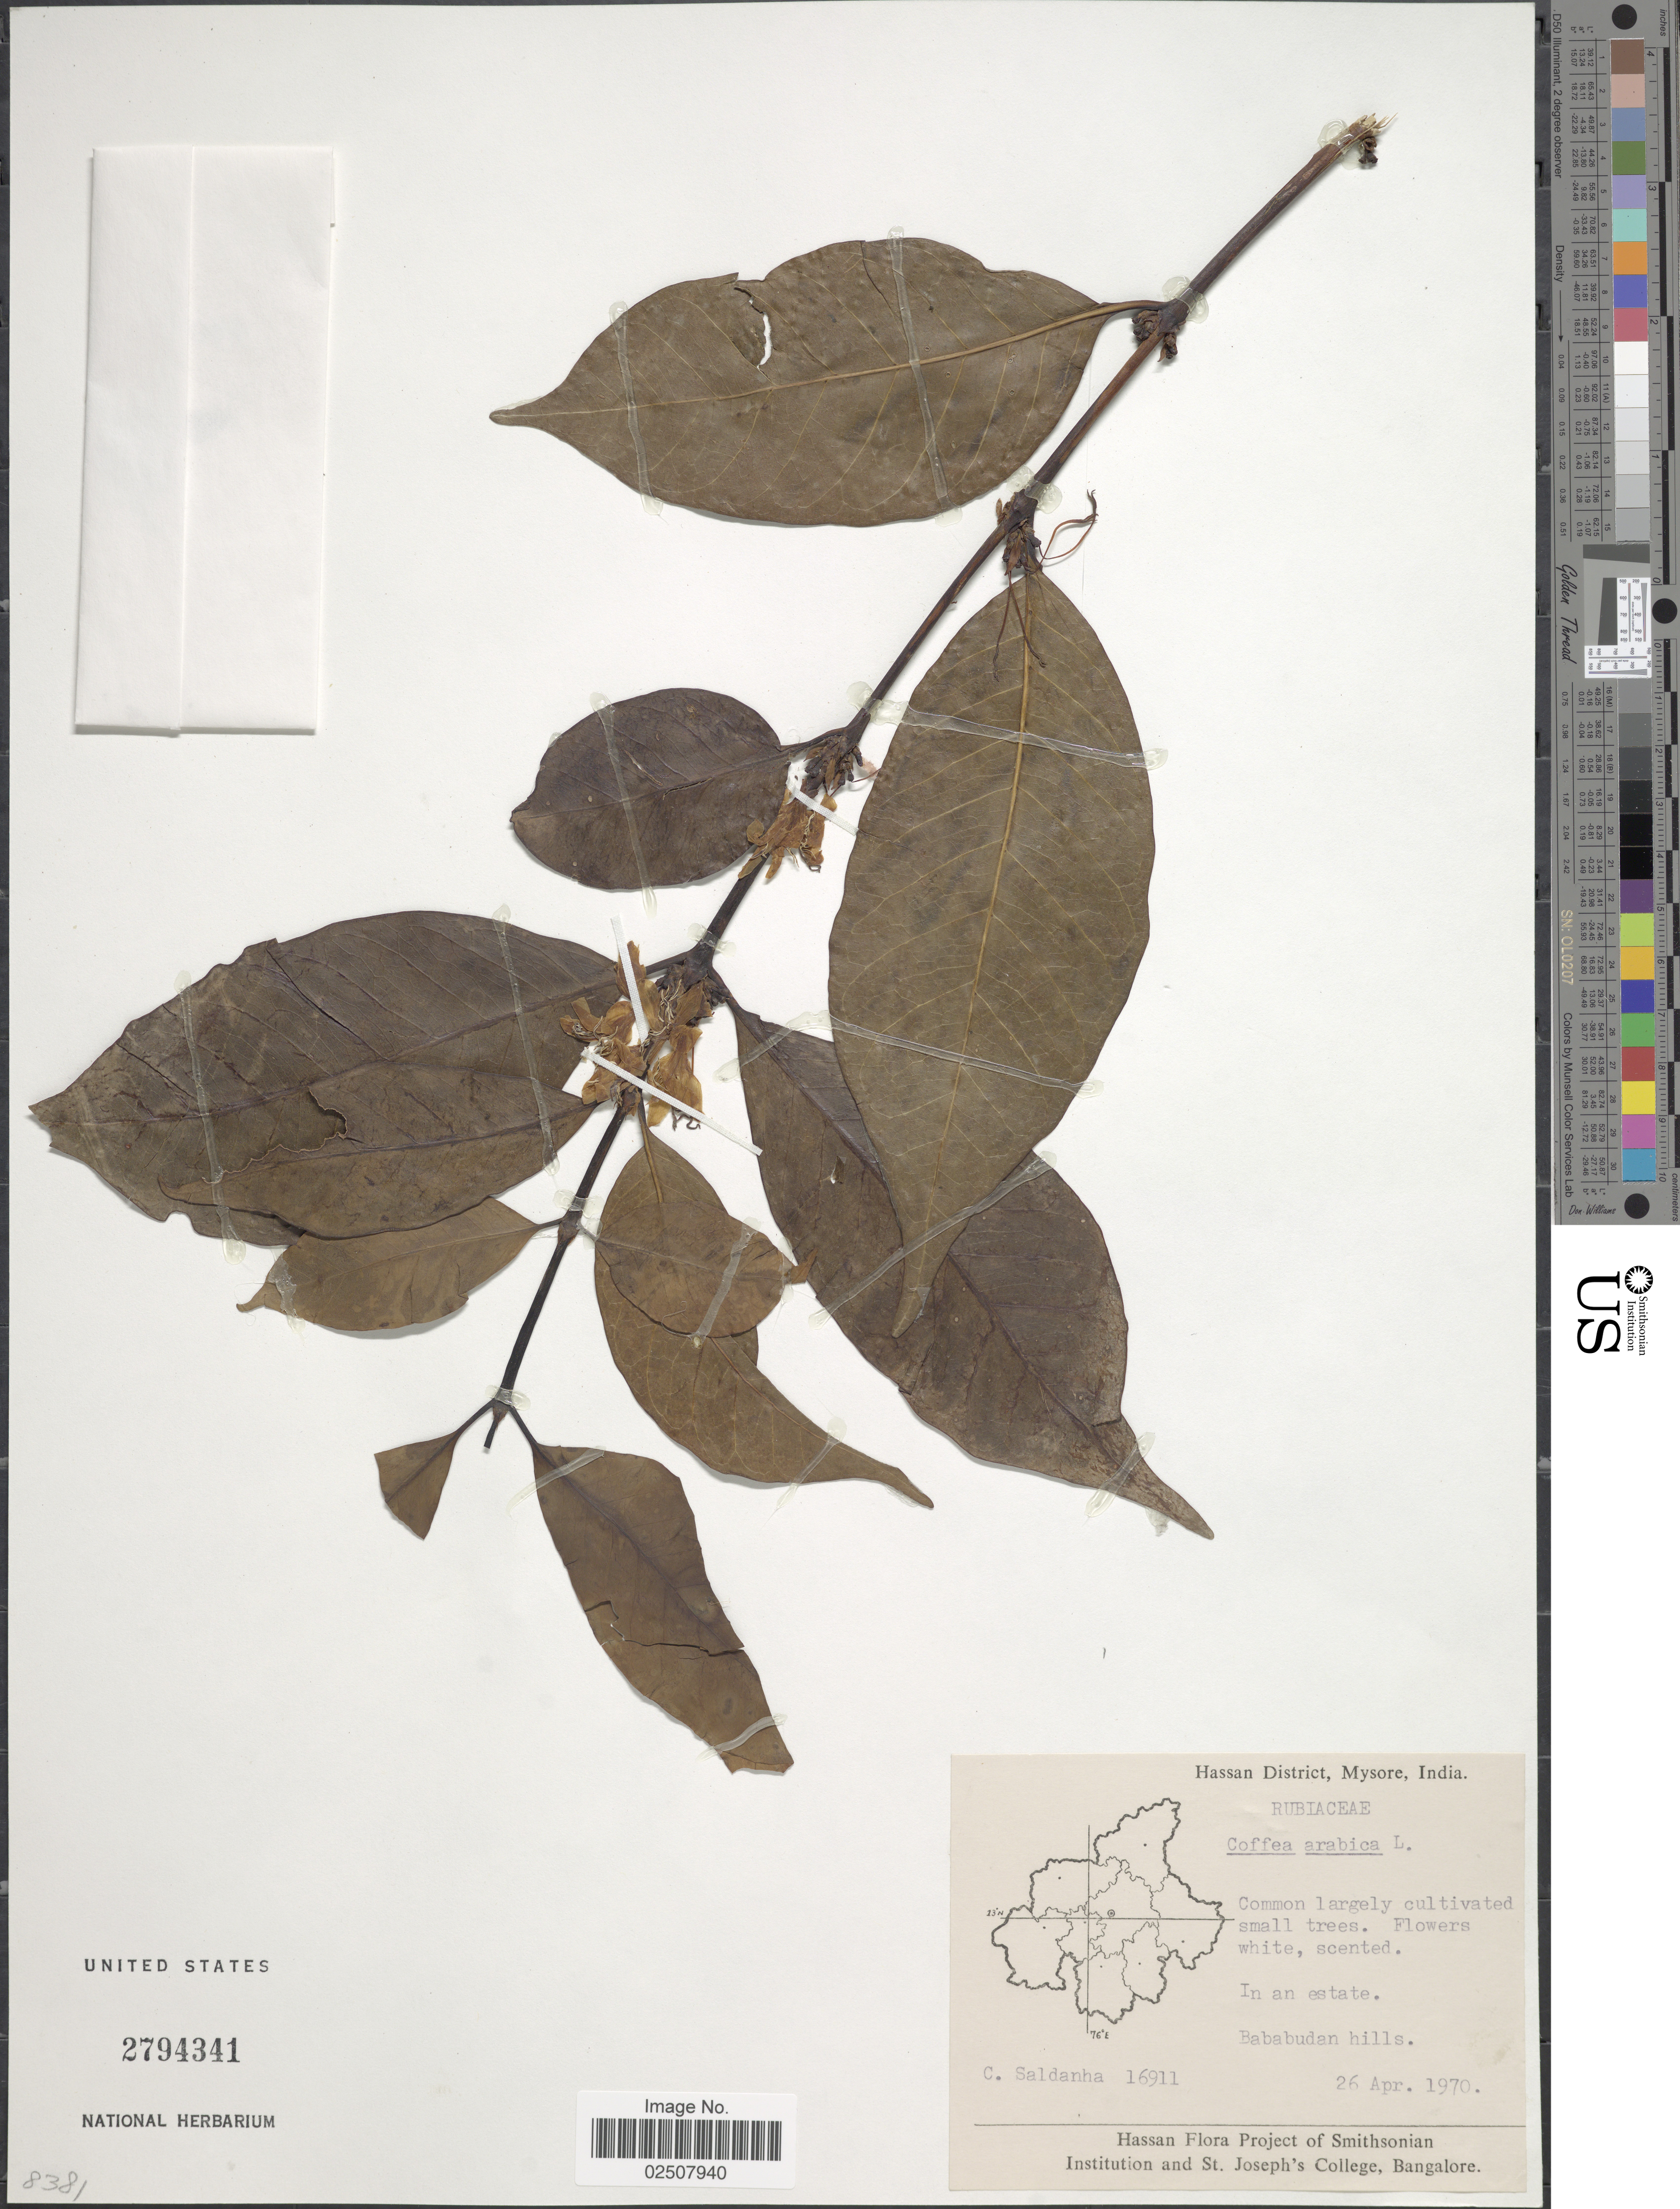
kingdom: Plantae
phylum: Tracheophyta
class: Magnoliopsida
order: Gentianales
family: Rubiaceae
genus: Coffea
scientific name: Coffea arabica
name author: L.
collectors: C. Saldanha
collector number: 16911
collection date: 1970-04-26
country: India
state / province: Karnataka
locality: Hassan District, Mysore, In an estate, Bababudan hills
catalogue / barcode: US 2794341